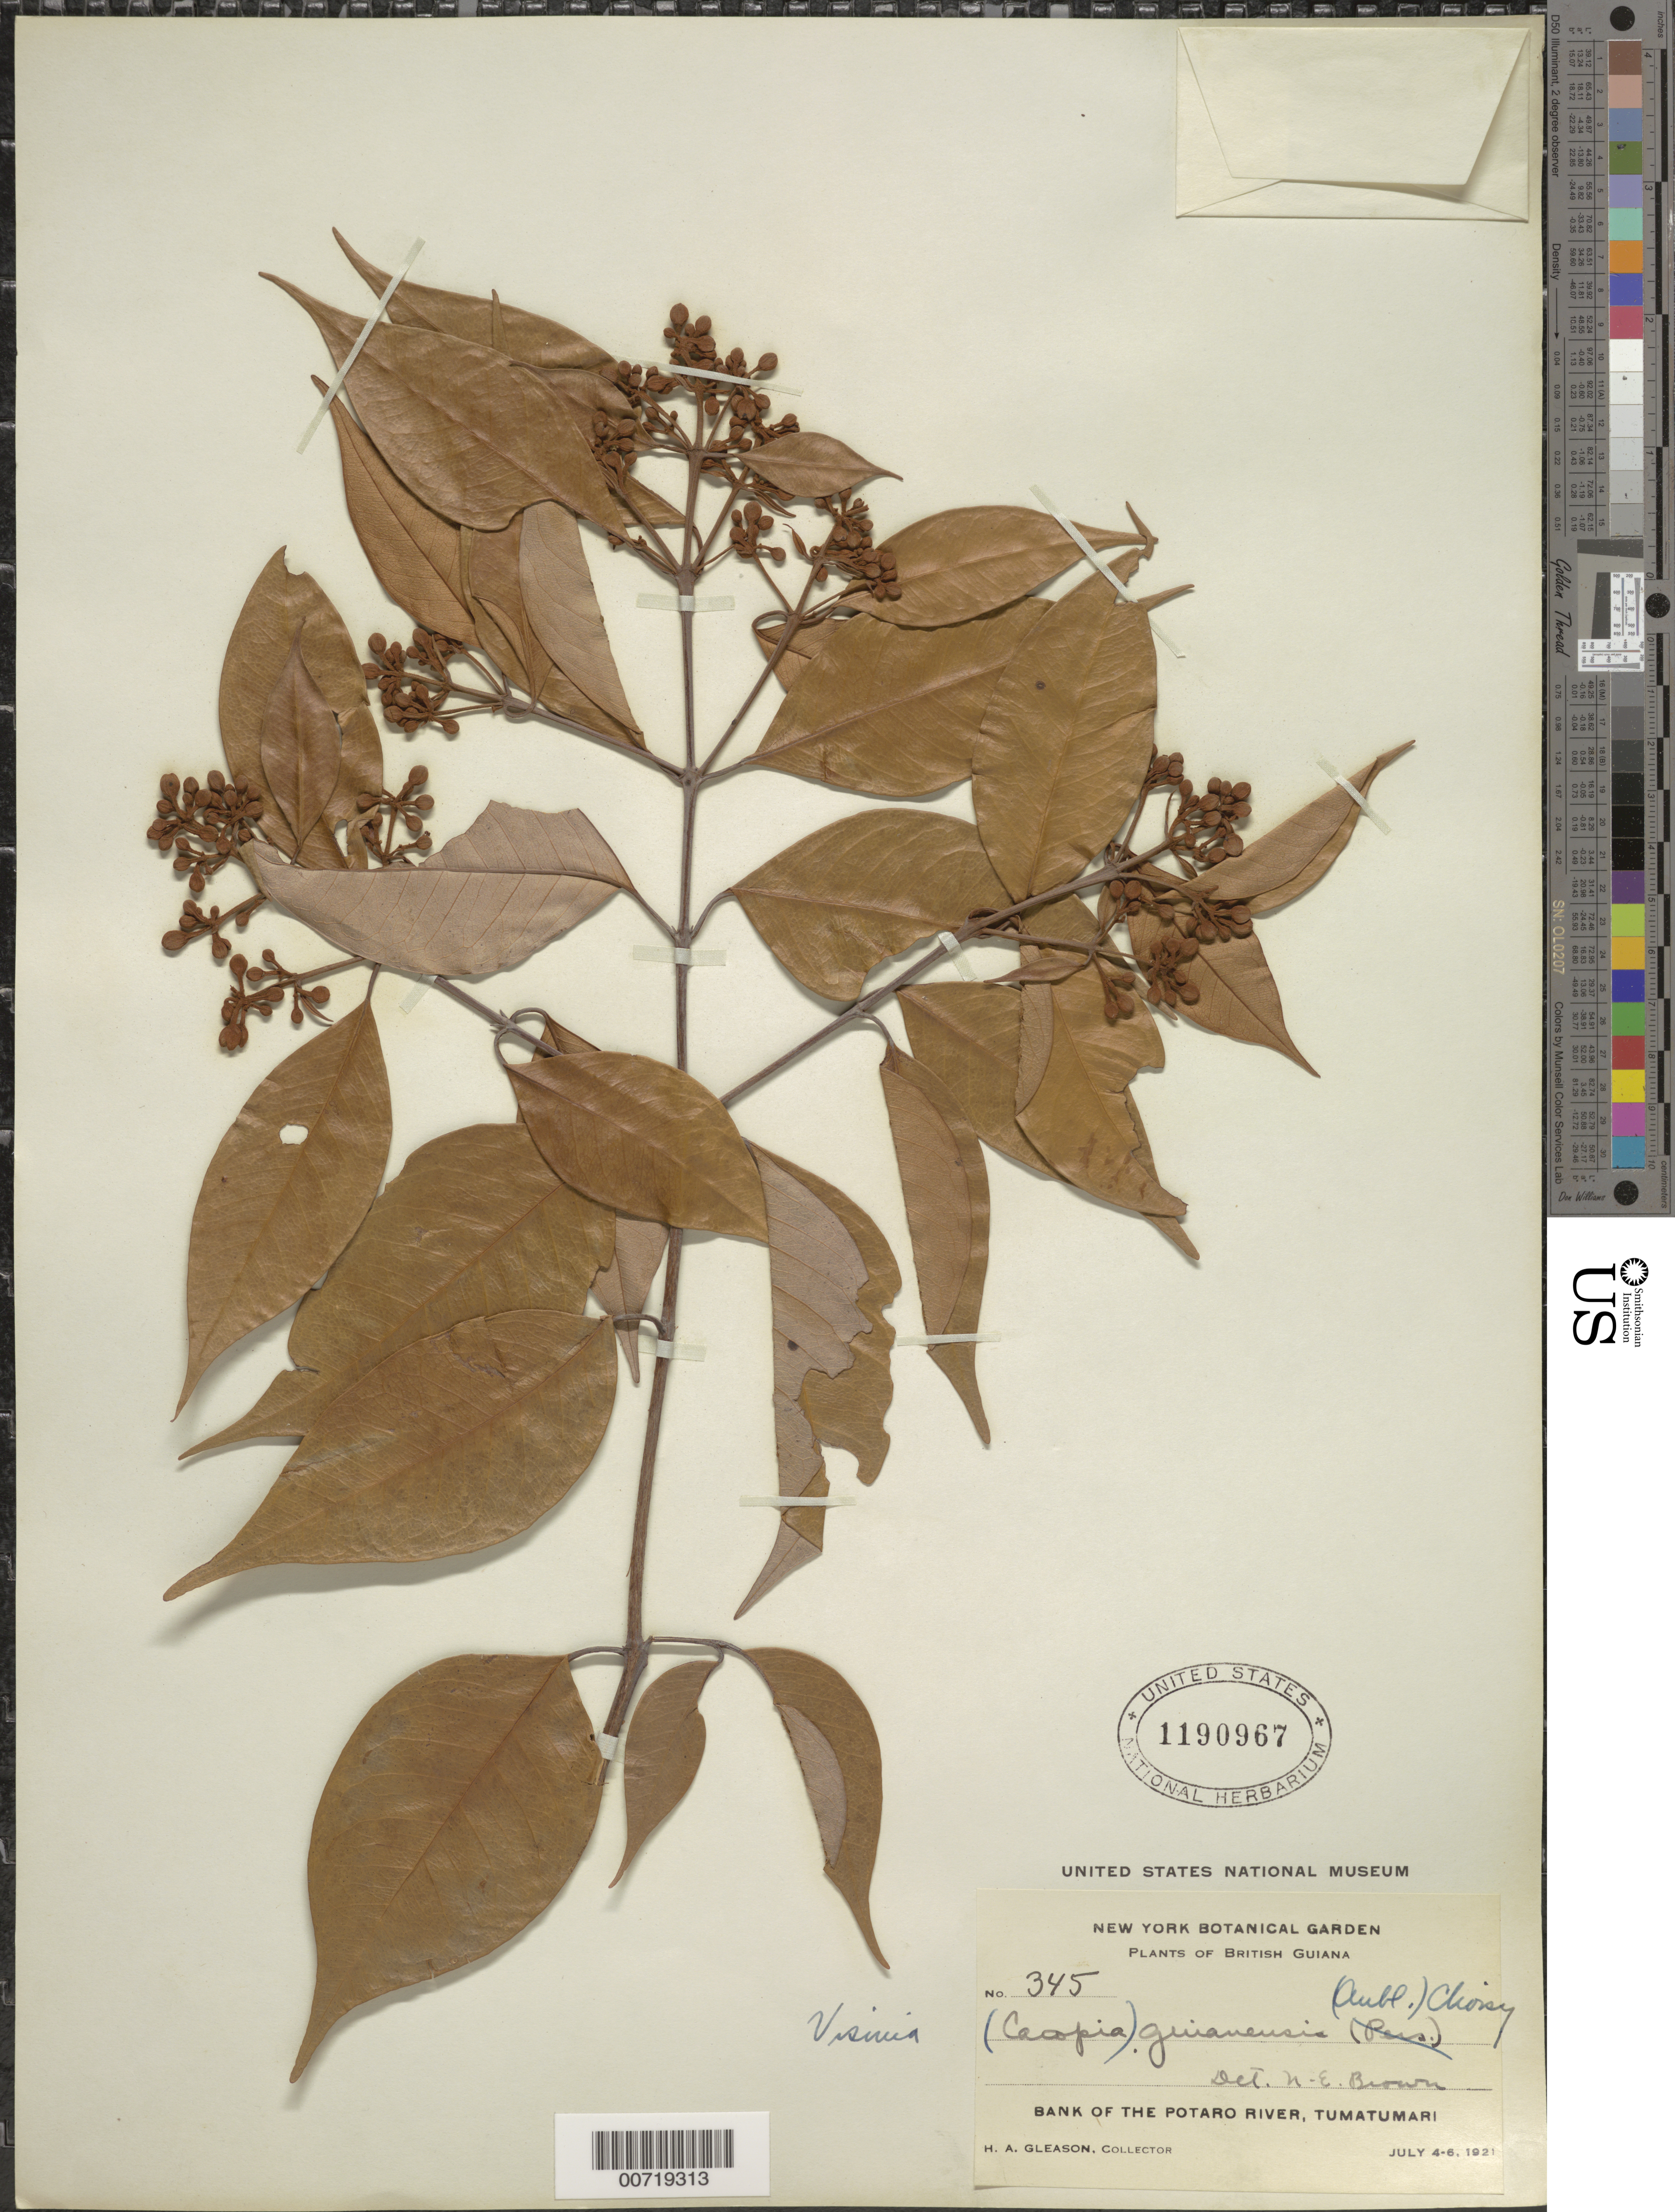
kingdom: Plantae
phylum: Tracheophyta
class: Magnoliopsida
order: Malpighiales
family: Hypericaceae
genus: Vismia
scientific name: Vismia guianensis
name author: (Aubl.) Pers.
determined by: Brown, N. E.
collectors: H. A. Gleason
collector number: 345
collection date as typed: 4-Jul-21 to 6-Jul-21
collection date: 1921-07-04/1921-07-06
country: Guyana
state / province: Potaro-Siparuni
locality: Tumatumari Village, Potaro R.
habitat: River bank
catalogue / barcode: US 1190967